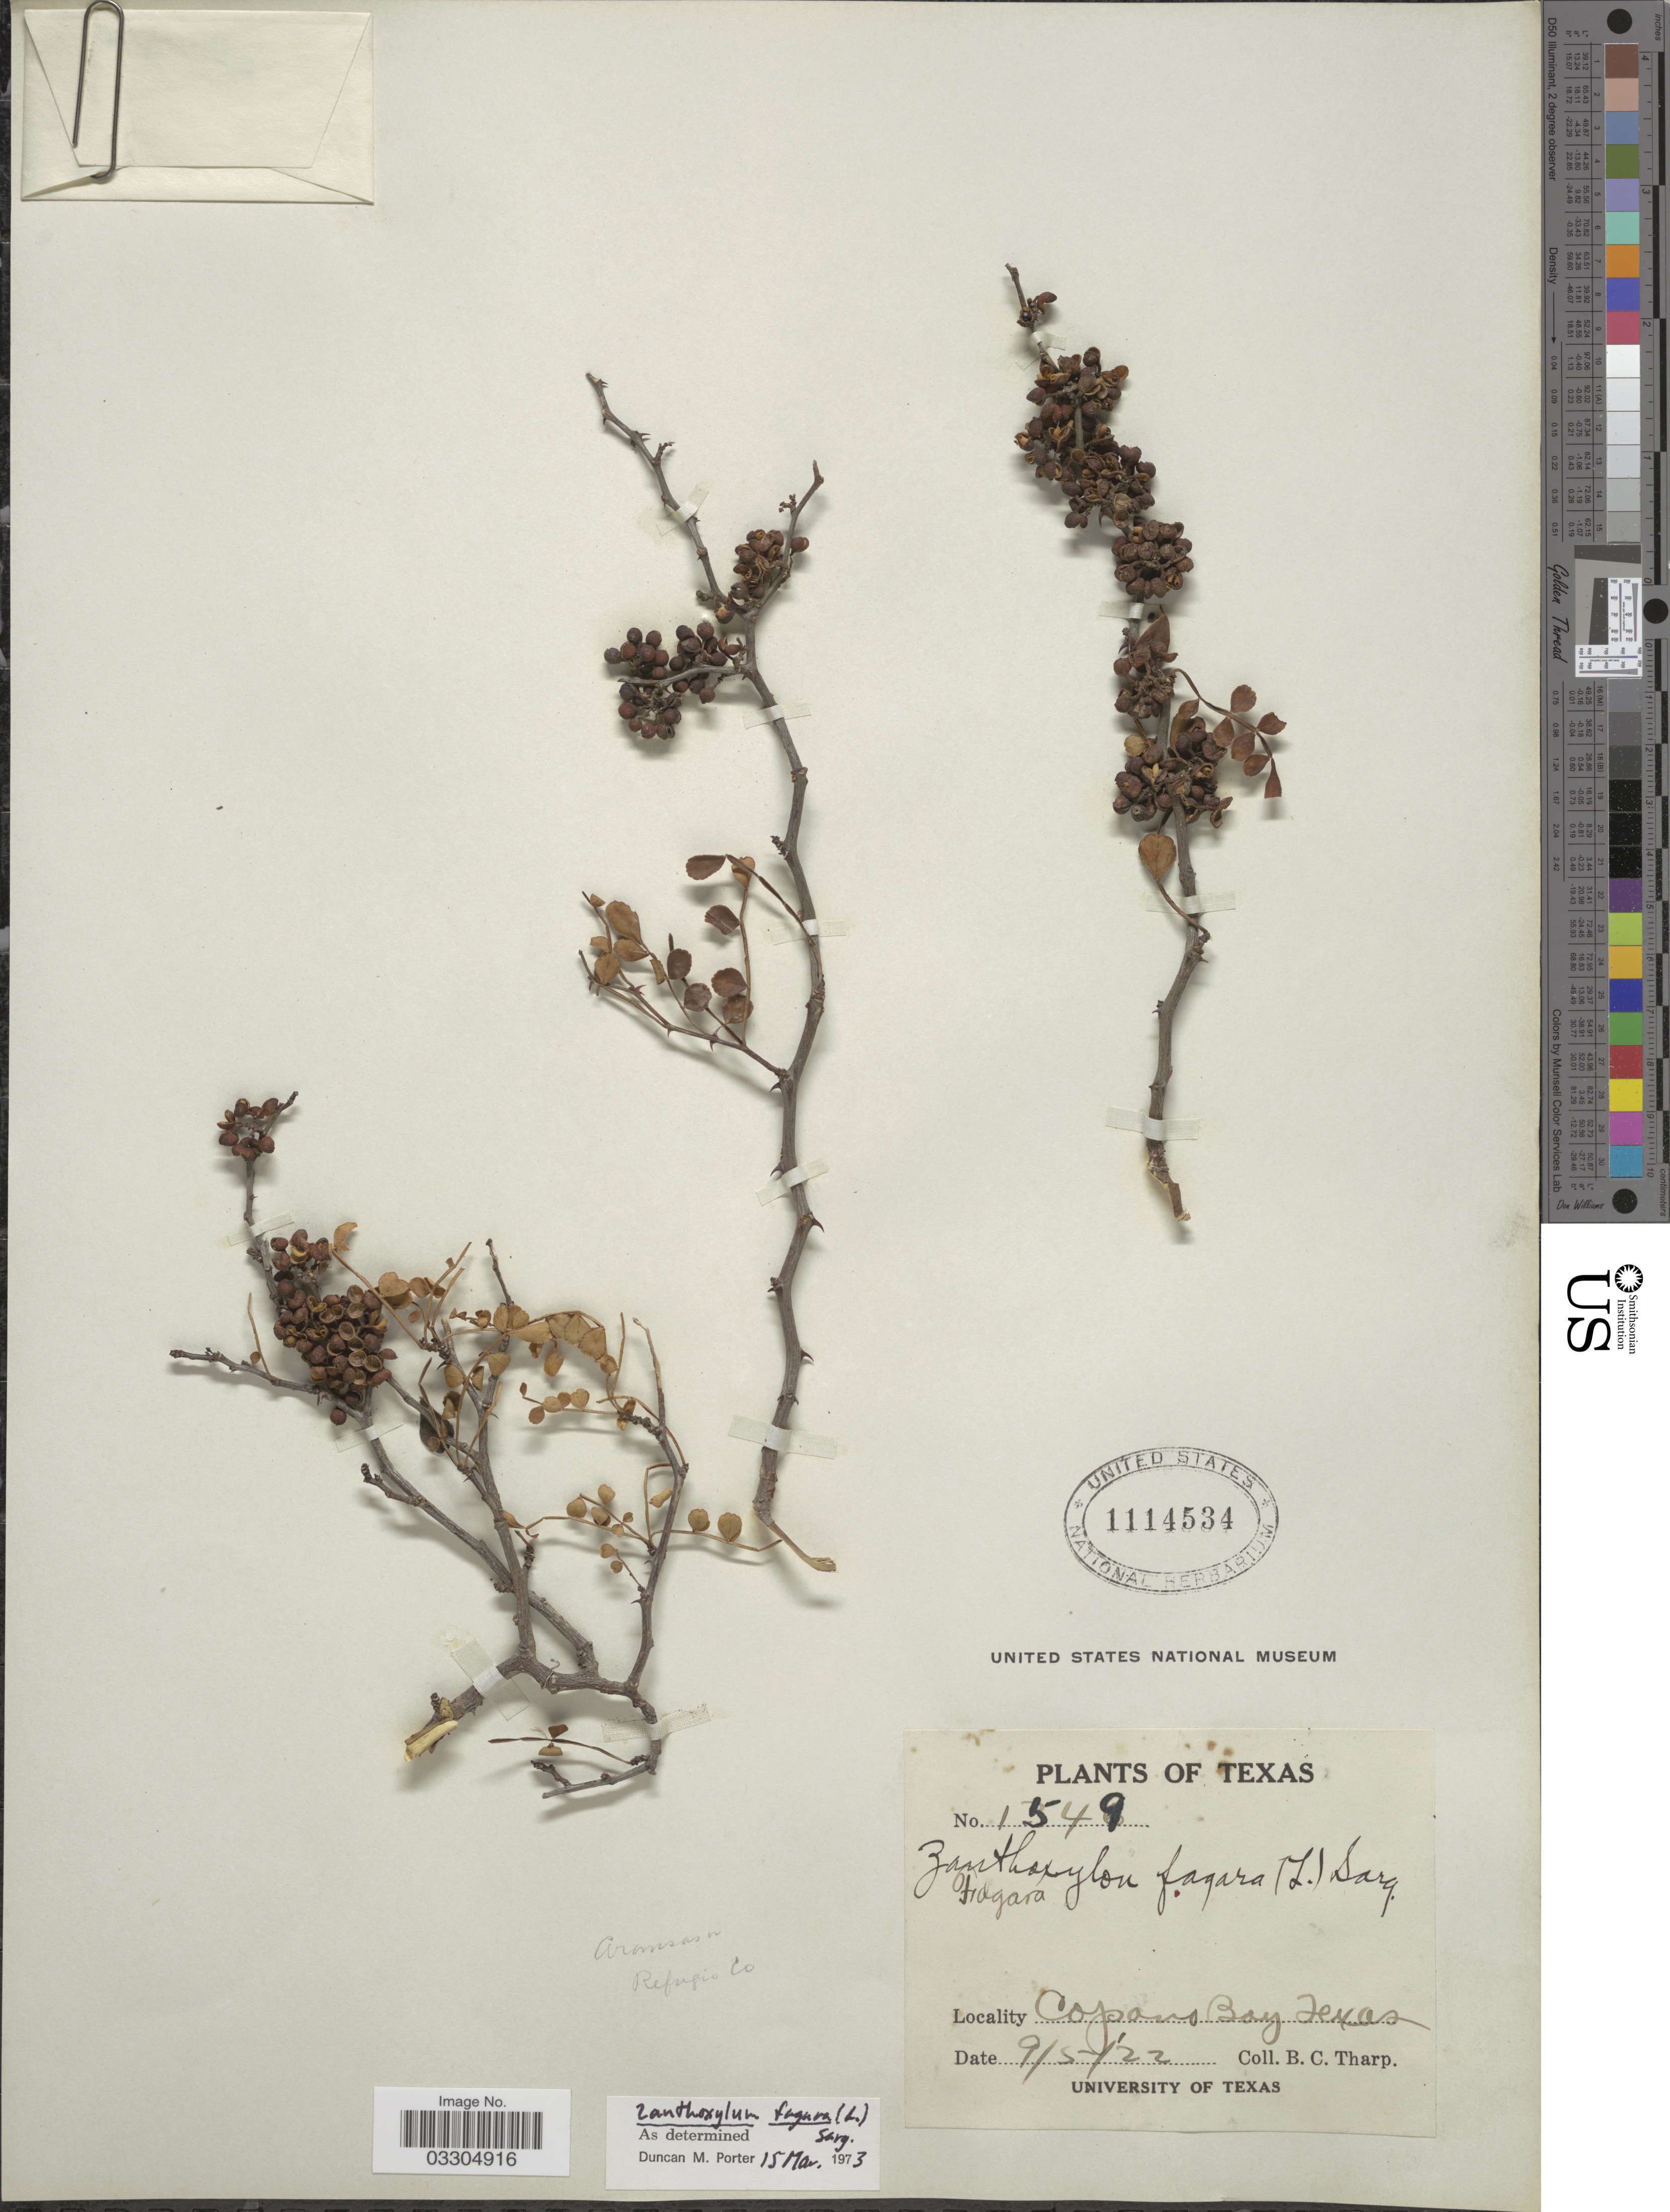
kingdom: Plantae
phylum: Tracheophyta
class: Magnoliopsida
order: Sapindales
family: Rutaceae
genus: Zanthoxylum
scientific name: Zanthoxylum fagara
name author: (L.) Sarg.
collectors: B. C. Tharp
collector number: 1549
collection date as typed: Transcribed d/m/y: 5/9/22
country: United States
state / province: Texas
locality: Copans Bay. Aransas. Refugio Co.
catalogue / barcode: US 1114534